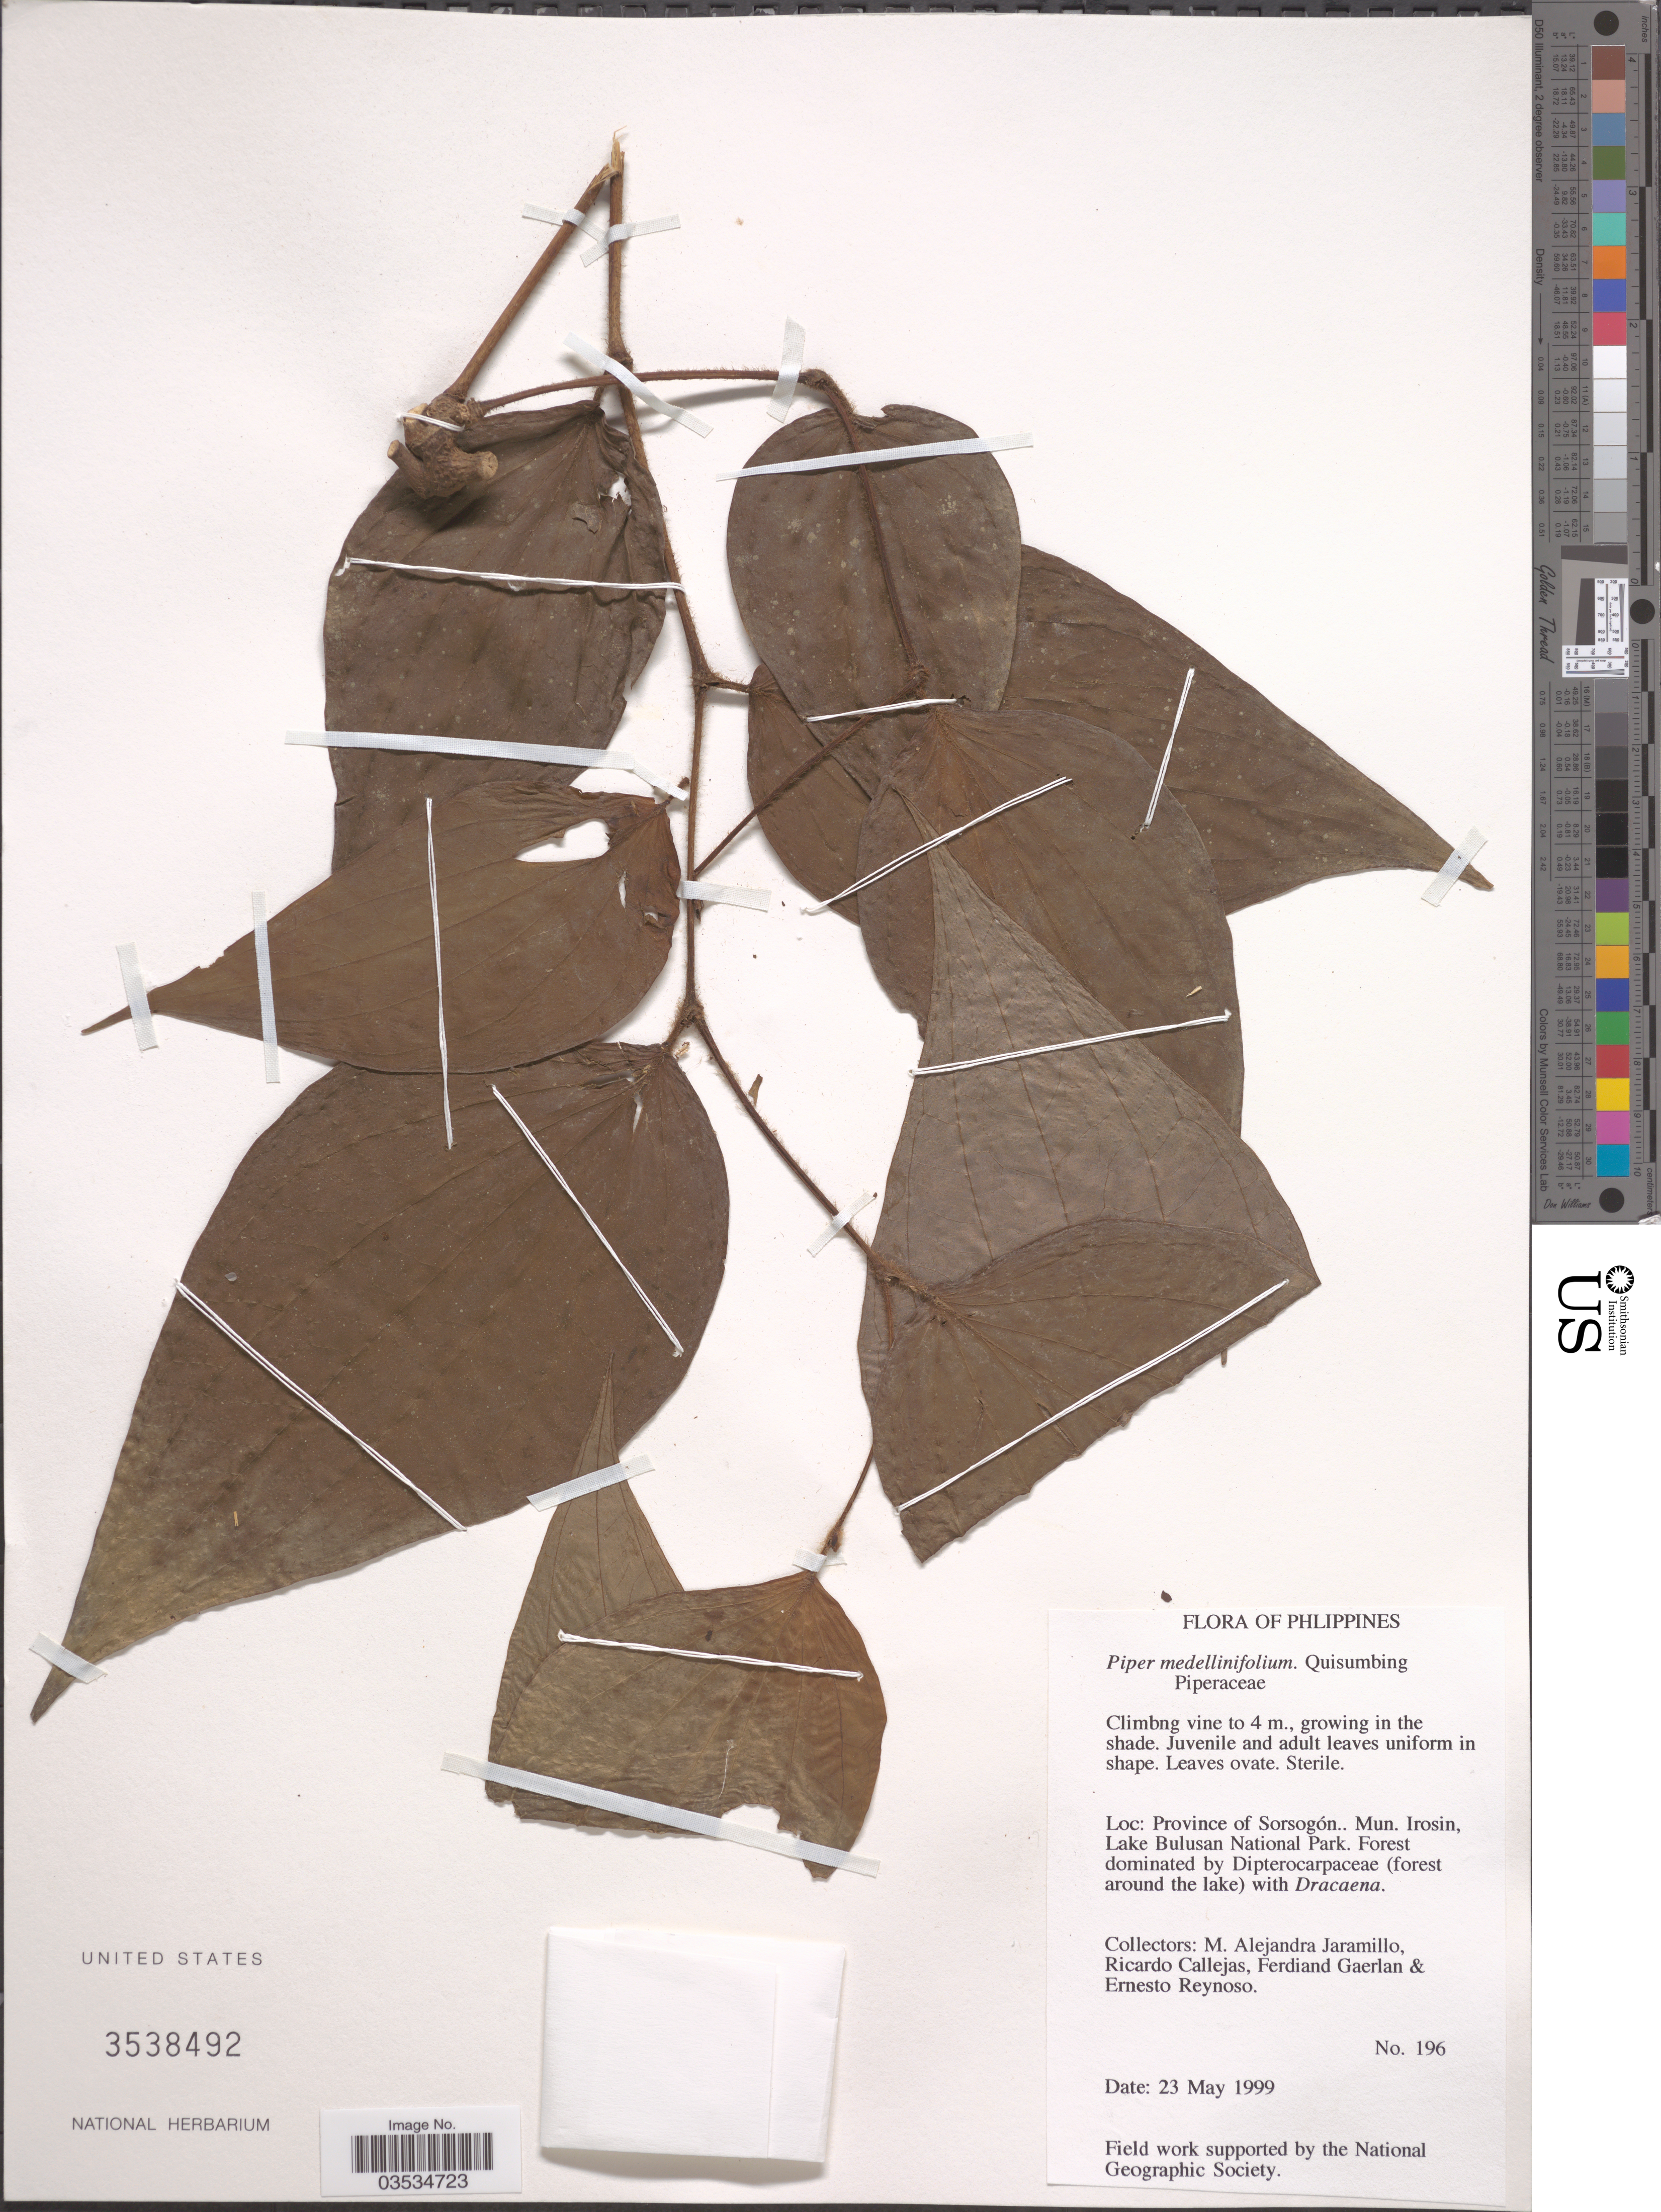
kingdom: Plantae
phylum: Tracheophyta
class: Magnoliopsida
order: Piperales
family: Piperaceae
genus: Piper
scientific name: Piper medinillifolium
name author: Quisumb.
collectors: M. A. Jaramillo, R. Callejas, F. Gaerlan & E. Reynoso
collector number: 196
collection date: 1999-05-23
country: Philippines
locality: Province of Sorsogón. Mun. Irosin, Lake Bulusan National Park.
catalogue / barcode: US 3538492